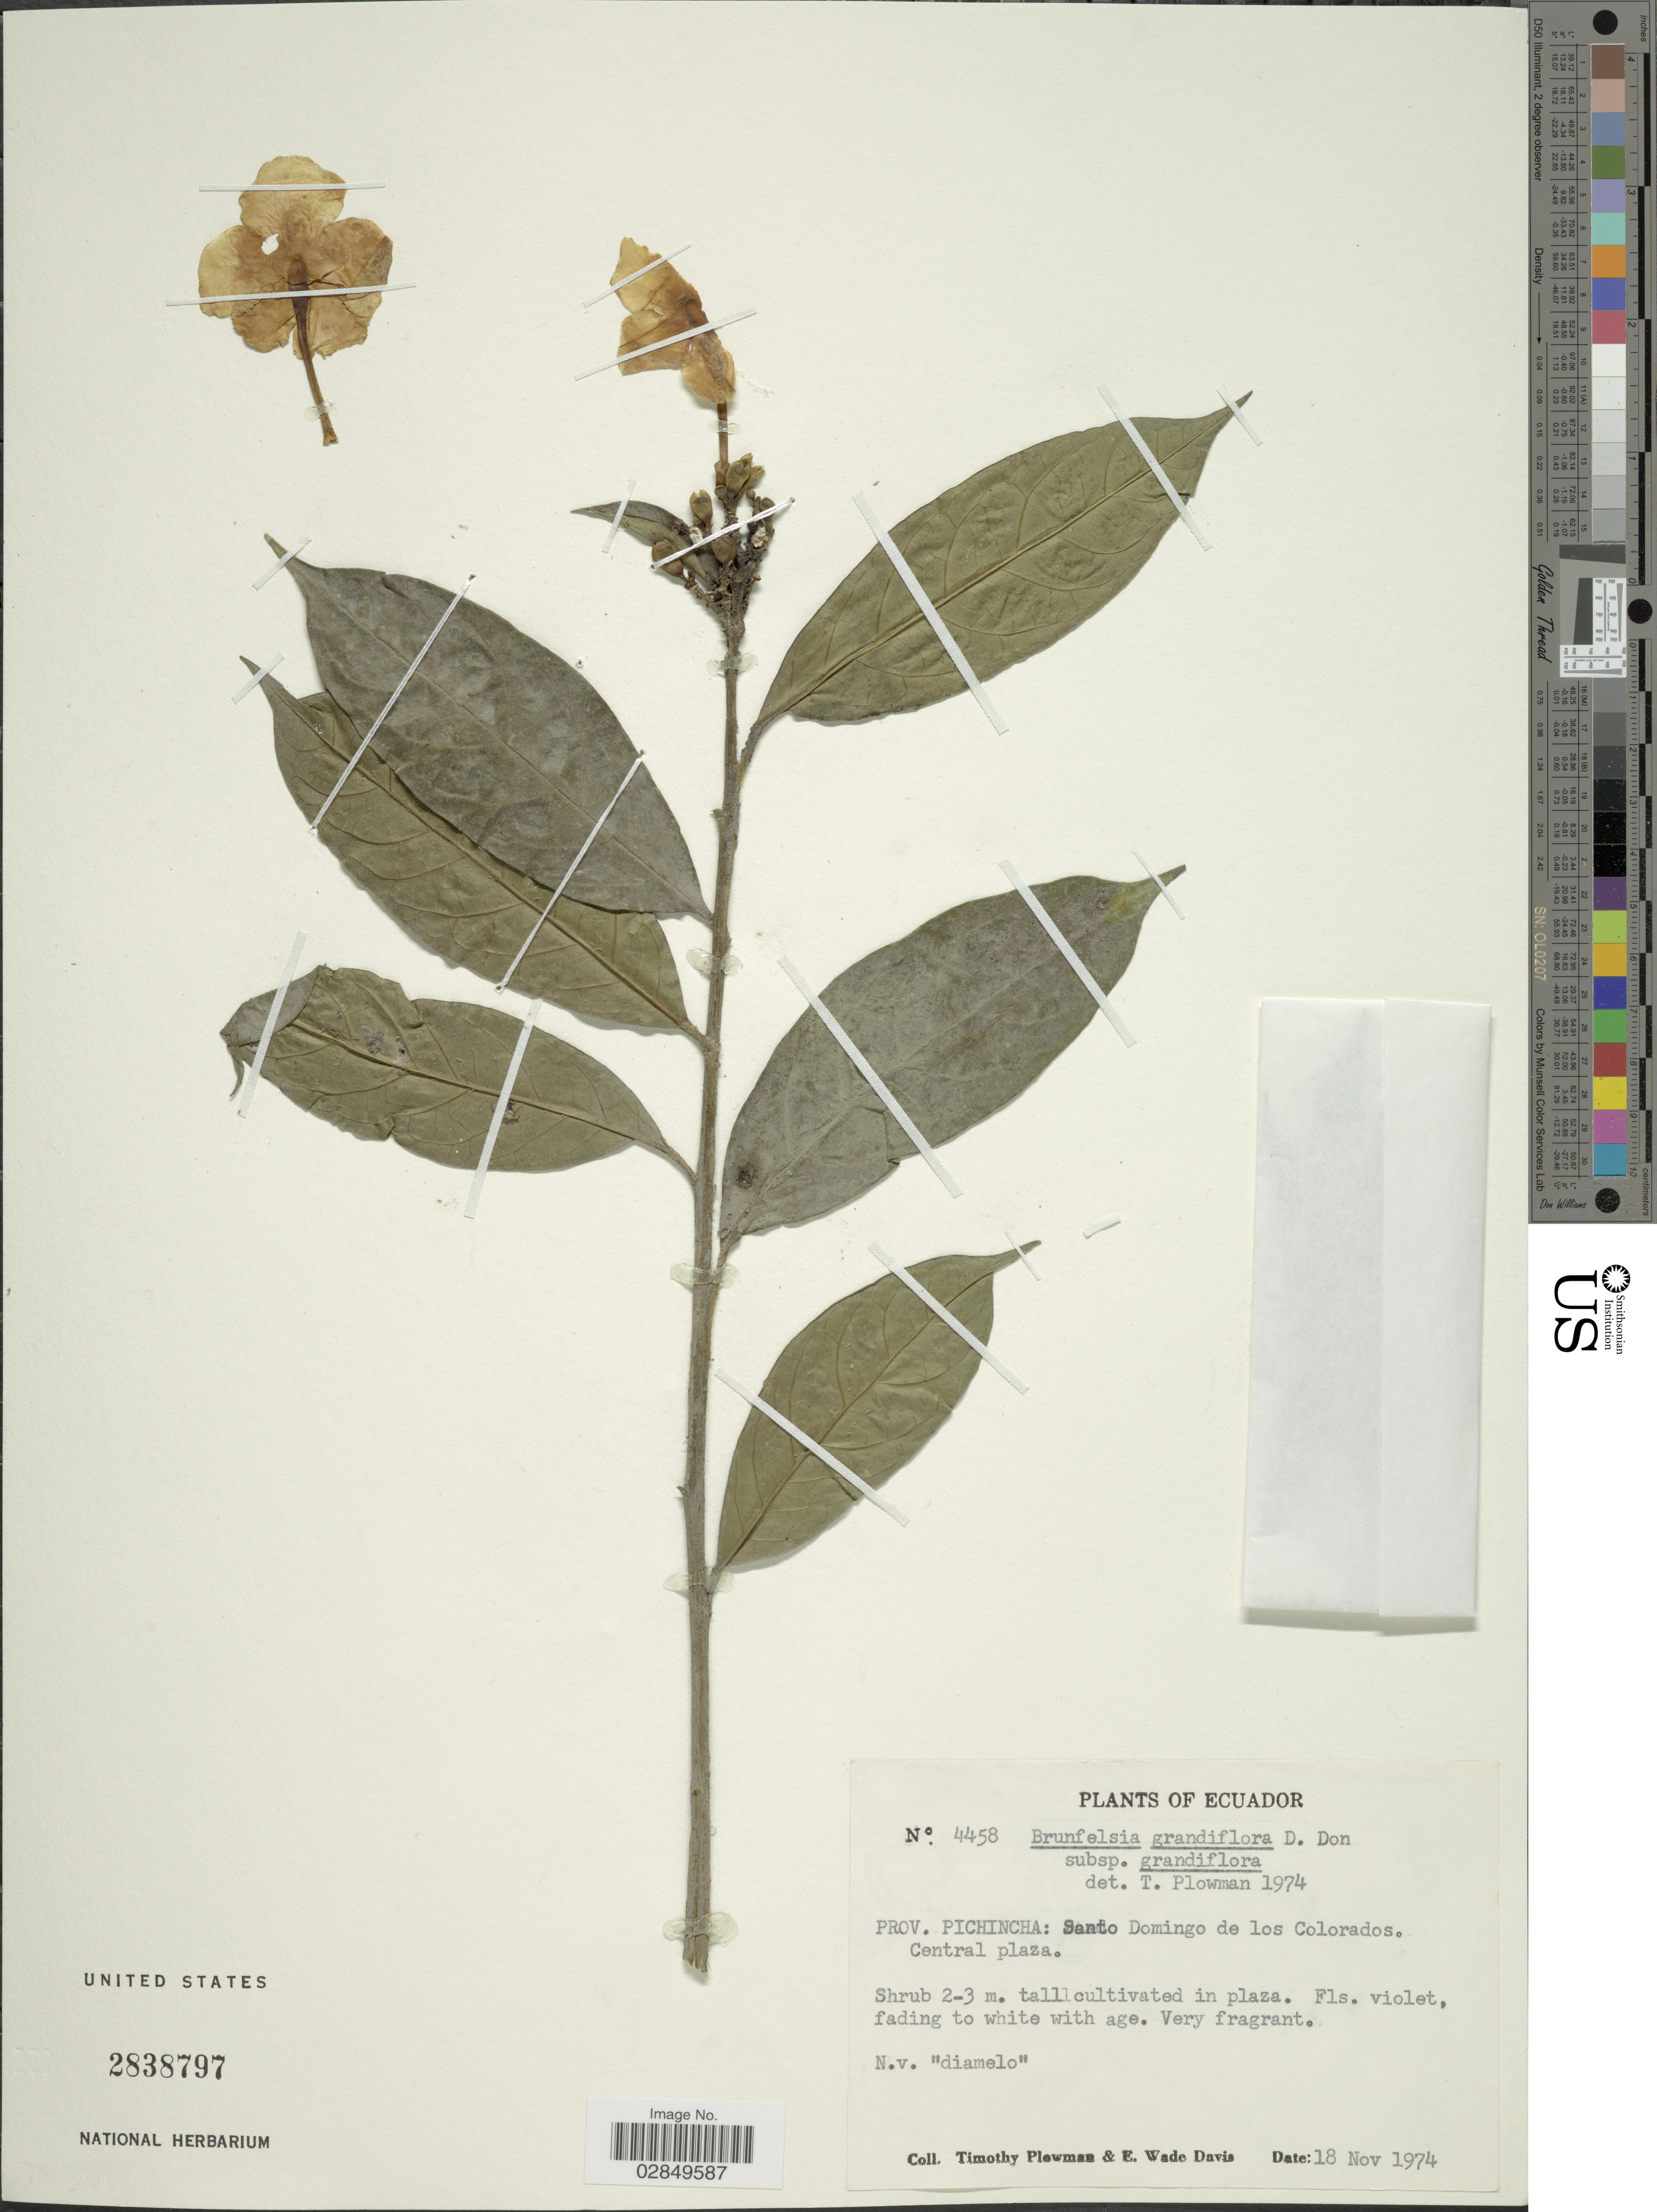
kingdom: Plantae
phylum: Tracheophyta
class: Magnoliopsida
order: Solanales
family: Solanaceae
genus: Brunfelsia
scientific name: Brunfelsia grandiflora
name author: D. Don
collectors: T. Plowman & E. W. Davis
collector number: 4458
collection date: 1974-11-18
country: Ecuador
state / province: Pichincha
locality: Santo Domingo de los Colorados, Central plaza.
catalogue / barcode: US 2838797